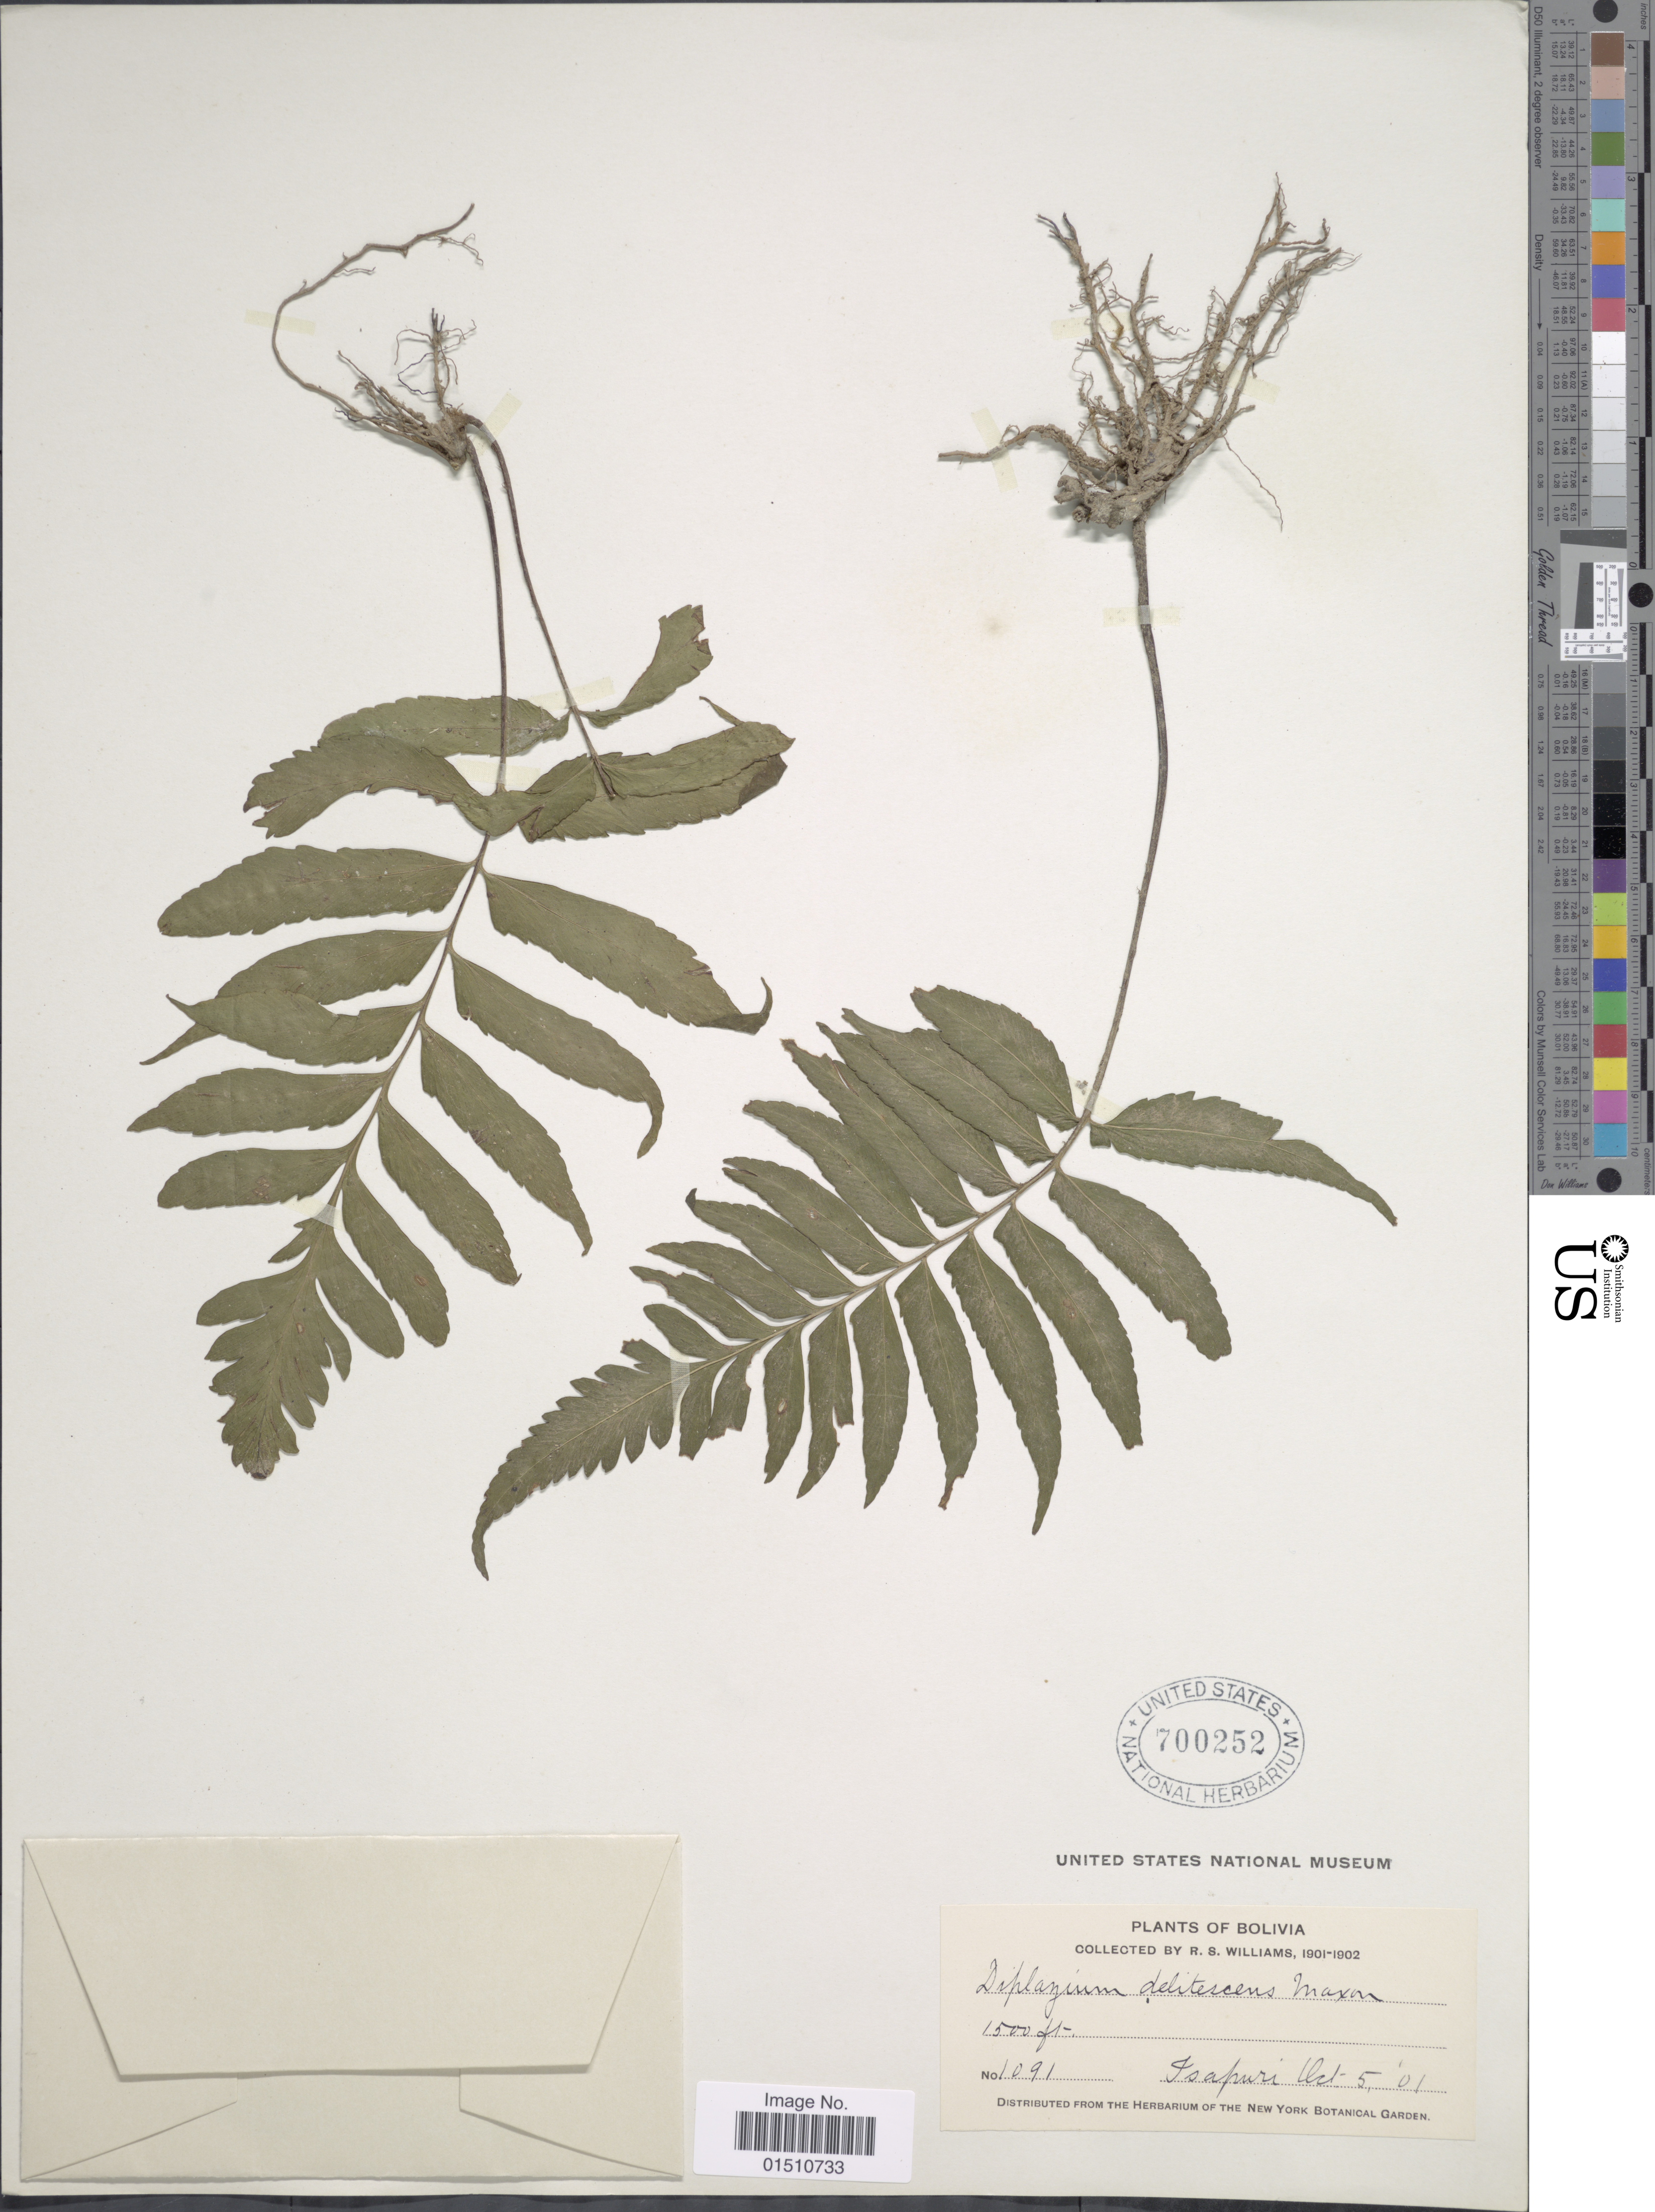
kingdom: Plantae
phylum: Tracheophyta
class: Polypodiopsida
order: Polypodiales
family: Aspleniaceae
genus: Asplenium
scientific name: Asplenium delitescens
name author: (Maxon) L.D. Gómez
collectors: R. S. Williams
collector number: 1091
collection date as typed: Oct. 5, 1901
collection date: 1901-10-05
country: Bolivia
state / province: La Páz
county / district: Larecaja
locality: Isupuri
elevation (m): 457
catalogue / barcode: US 700252